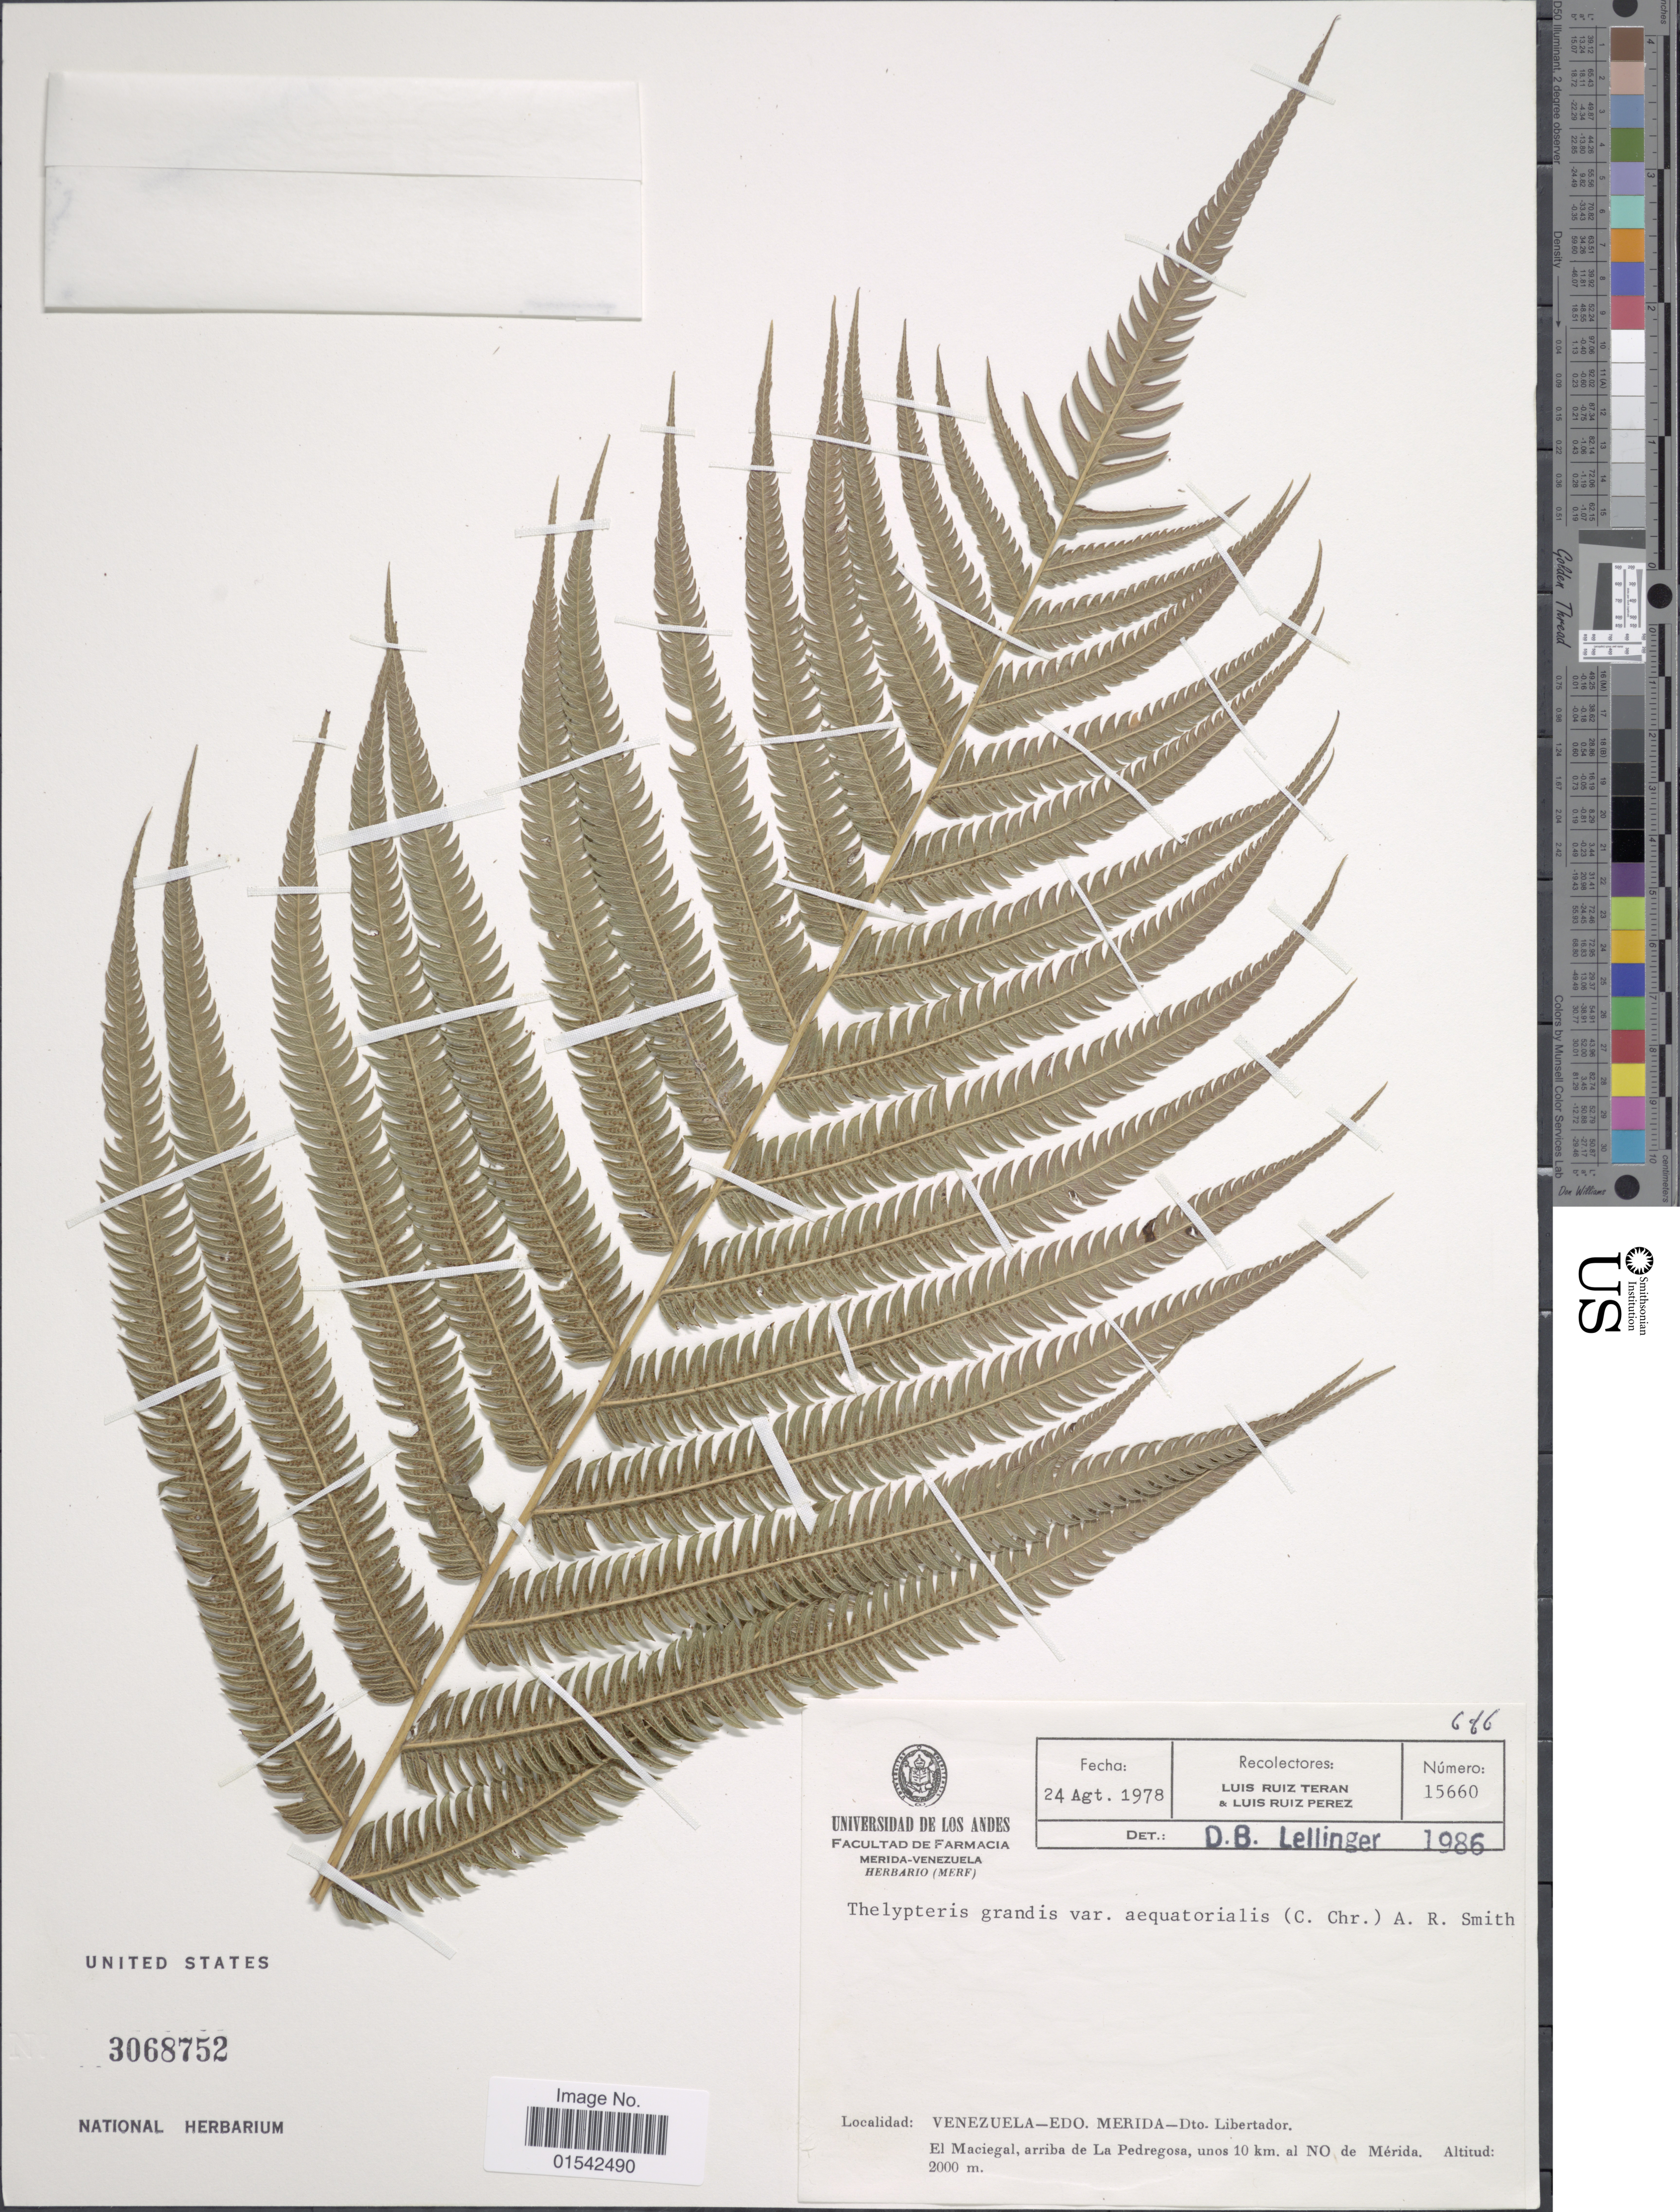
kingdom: Plantae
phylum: Tracheophyta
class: Polypodiopsida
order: Polypodiales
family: Thelypteridaceae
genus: Cyclosorus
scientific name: Cyclosorus grandis (A.R. Sm.) comb. nov., ined 2015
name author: (A.R. Sm.)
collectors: L. Teran & L. Ruiz-Perez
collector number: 15660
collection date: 1978-08-24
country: Venezuela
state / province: Mérida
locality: Dto. Libertador, El Maciegal, arriba de La Pedregosa, unos 10 km. al NO de Mérida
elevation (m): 2000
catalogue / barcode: US 3068752